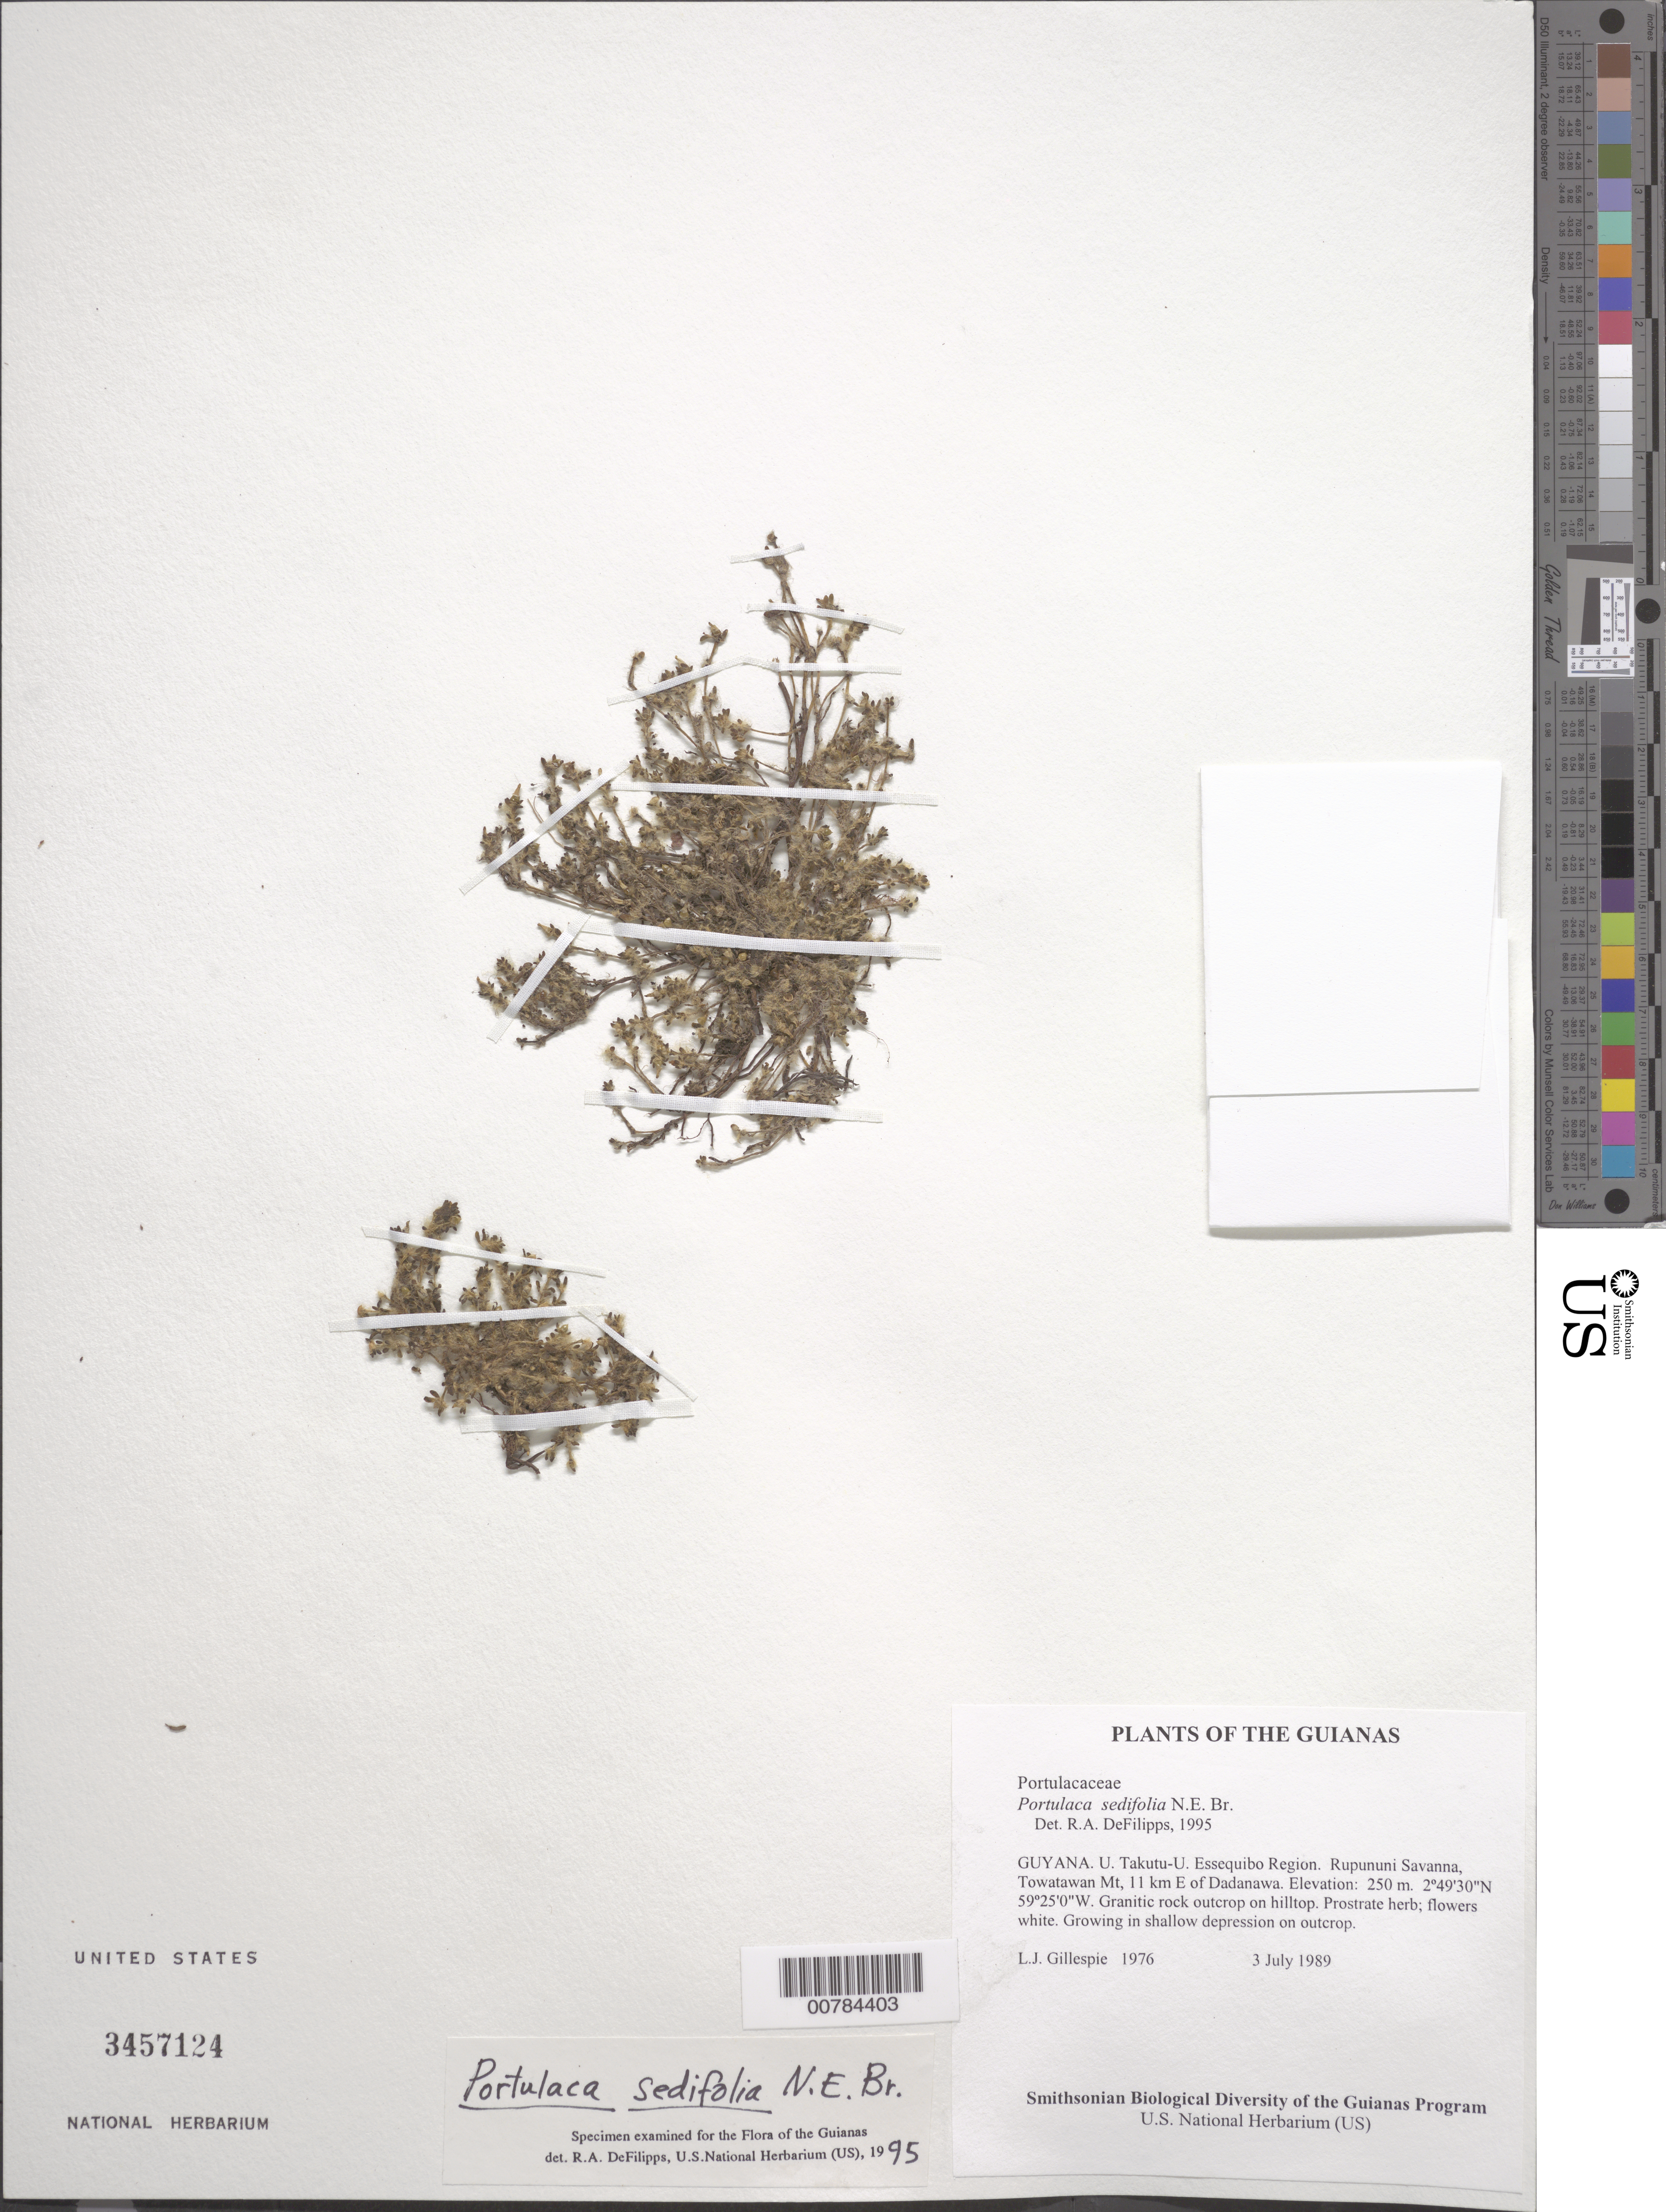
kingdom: Plantae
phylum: Tracheophyta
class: Magnoliopsida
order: Caryophyllales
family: Portulacaceae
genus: Portulaca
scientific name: Portulaca sedifolia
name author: N.E. Br.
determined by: DeFilipps, R. A.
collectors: L. J. Gillespie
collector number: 1976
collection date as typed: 3 July 1989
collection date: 1989-07-03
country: Guyana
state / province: U. Takutu-U. Essequibo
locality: Rupununi Savanna, Towatawan Mt, 11 km E of Dadanawa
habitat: Granitic rock outcrop on hilltop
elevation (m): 250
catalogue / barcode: US 3457124